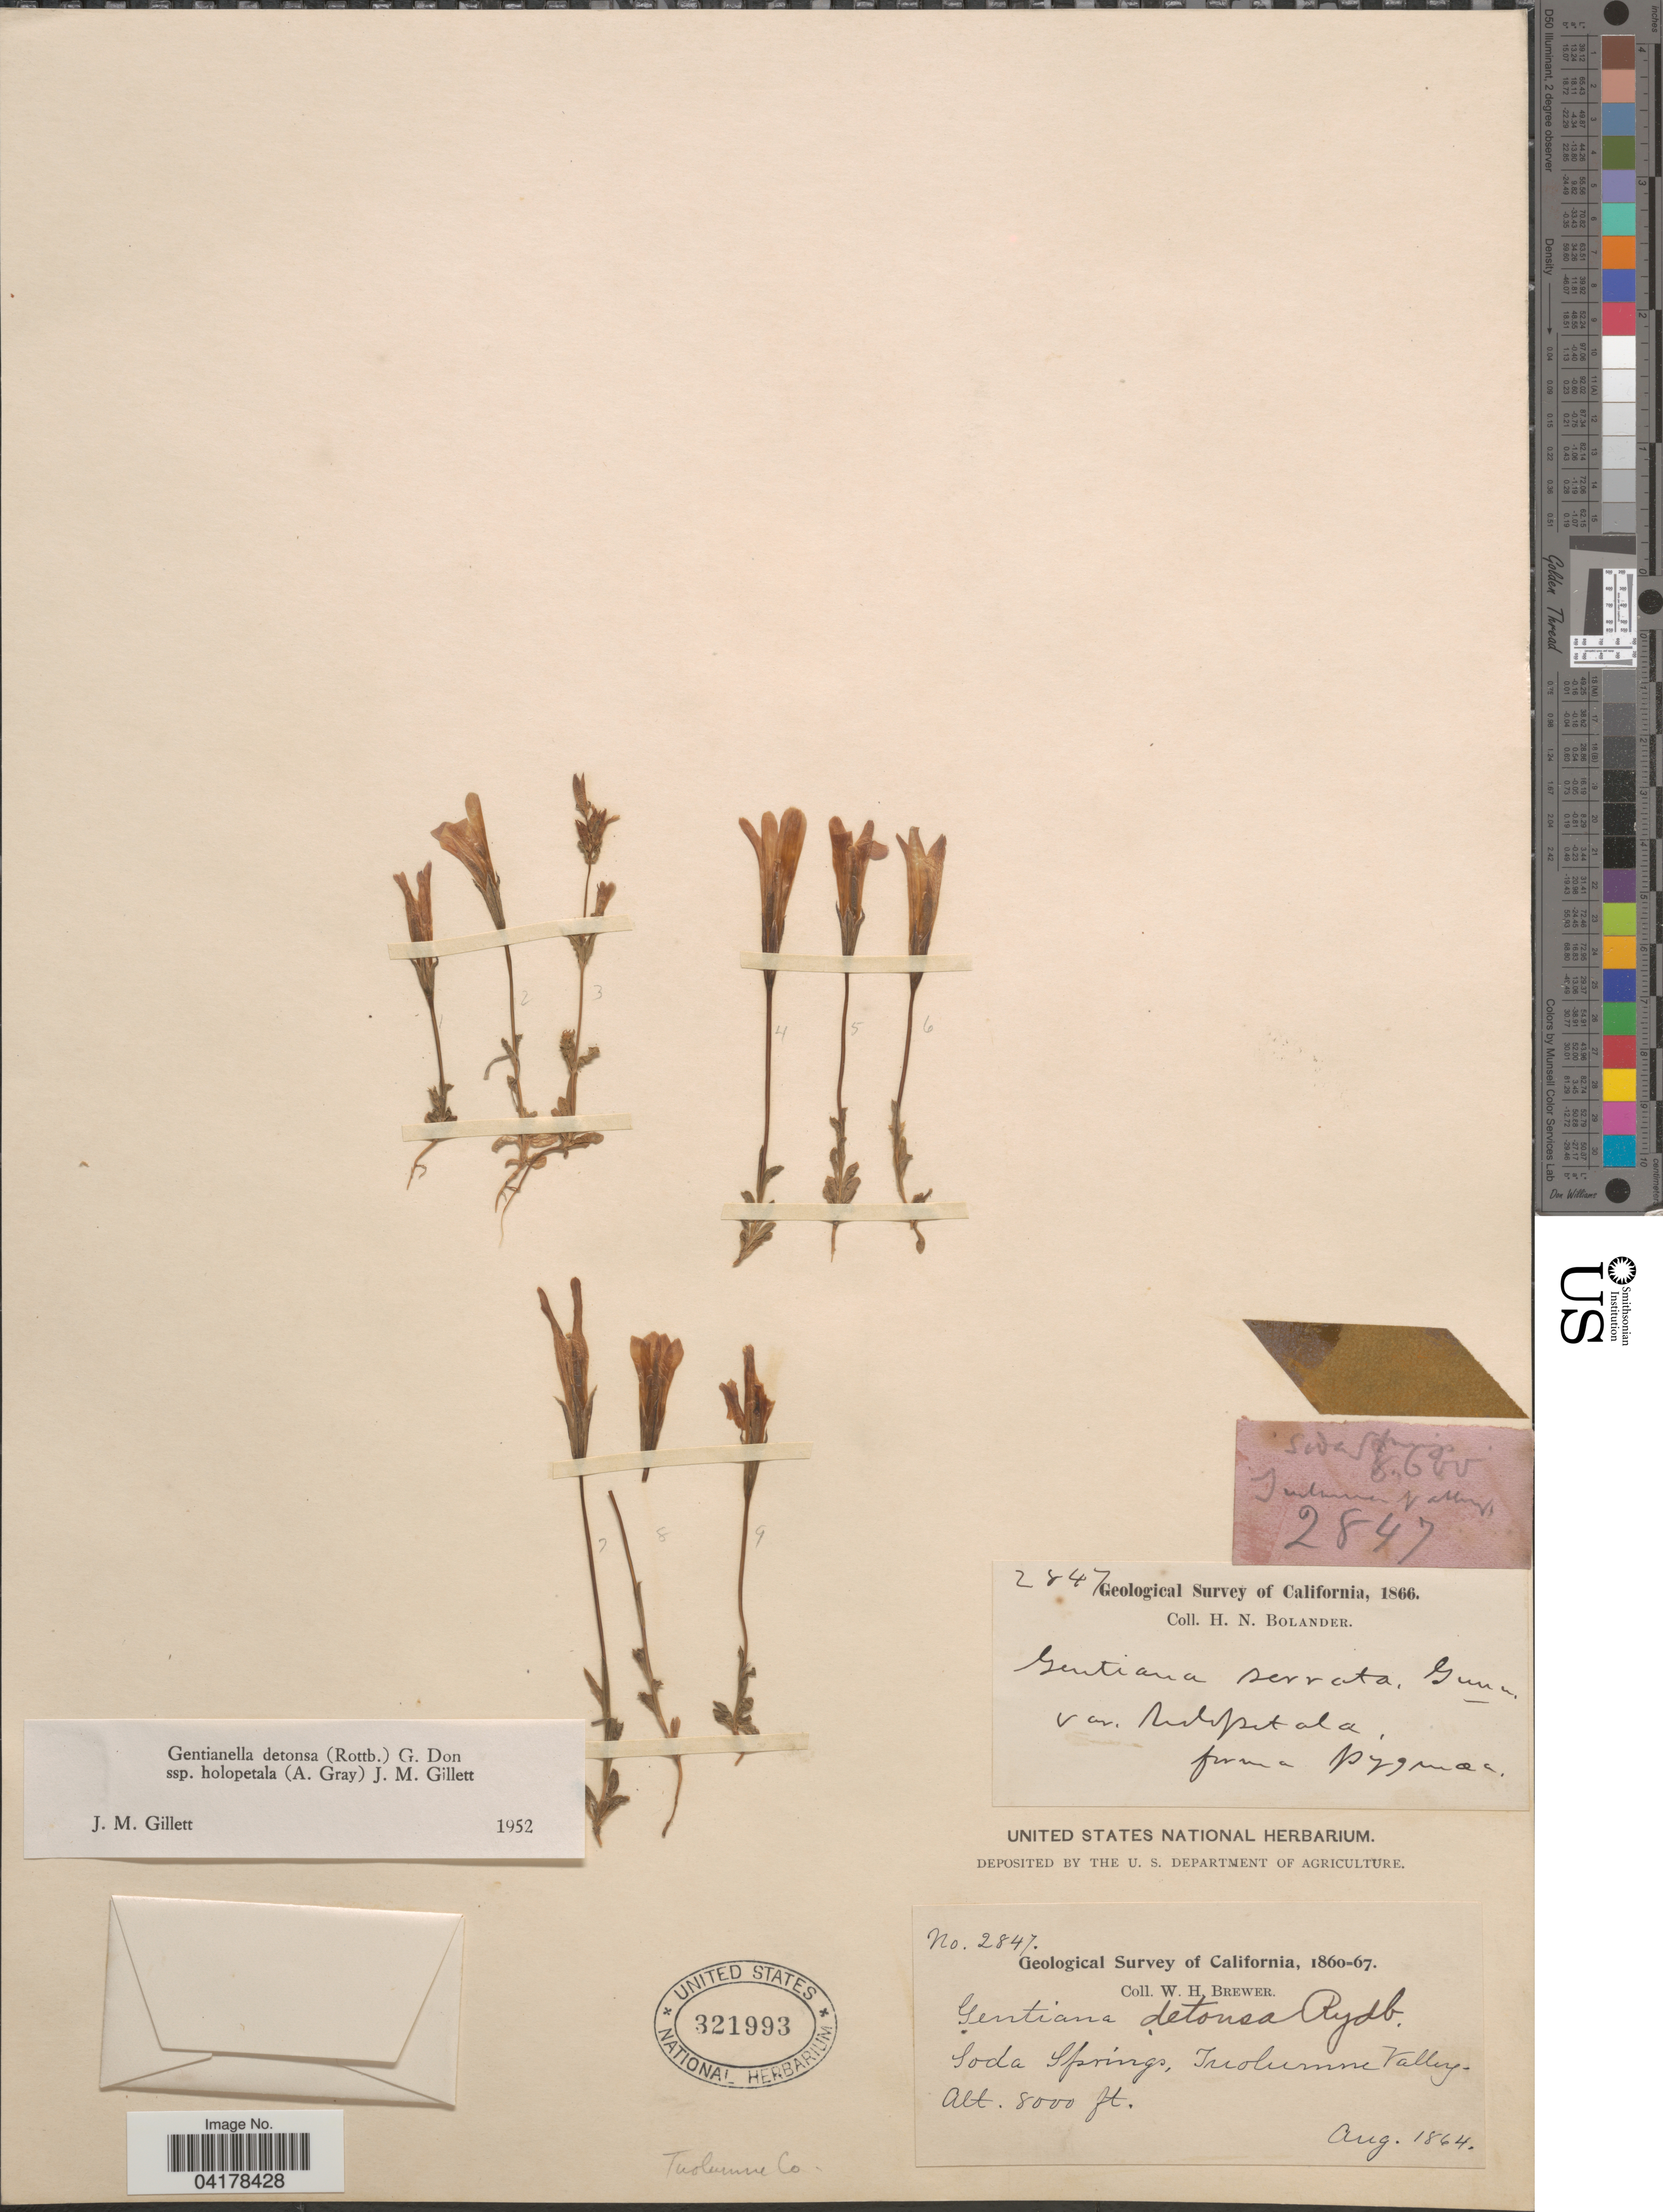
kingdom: Plantae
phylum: Tracheophyta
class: Magnoliopsida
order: Gentianales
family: Gentianaceae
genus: Gentiana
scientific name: Gentiana dentosa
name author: Rottb.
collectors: W. H. Brewer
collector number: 2847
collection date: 1864-08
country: United States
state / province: California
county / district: Tuolumne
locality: Geological Survey of California, 1860-67. Soda Springs, Tuolumne Valley. Tuolumne Co.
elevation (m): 2438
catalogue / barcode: US 321993-2